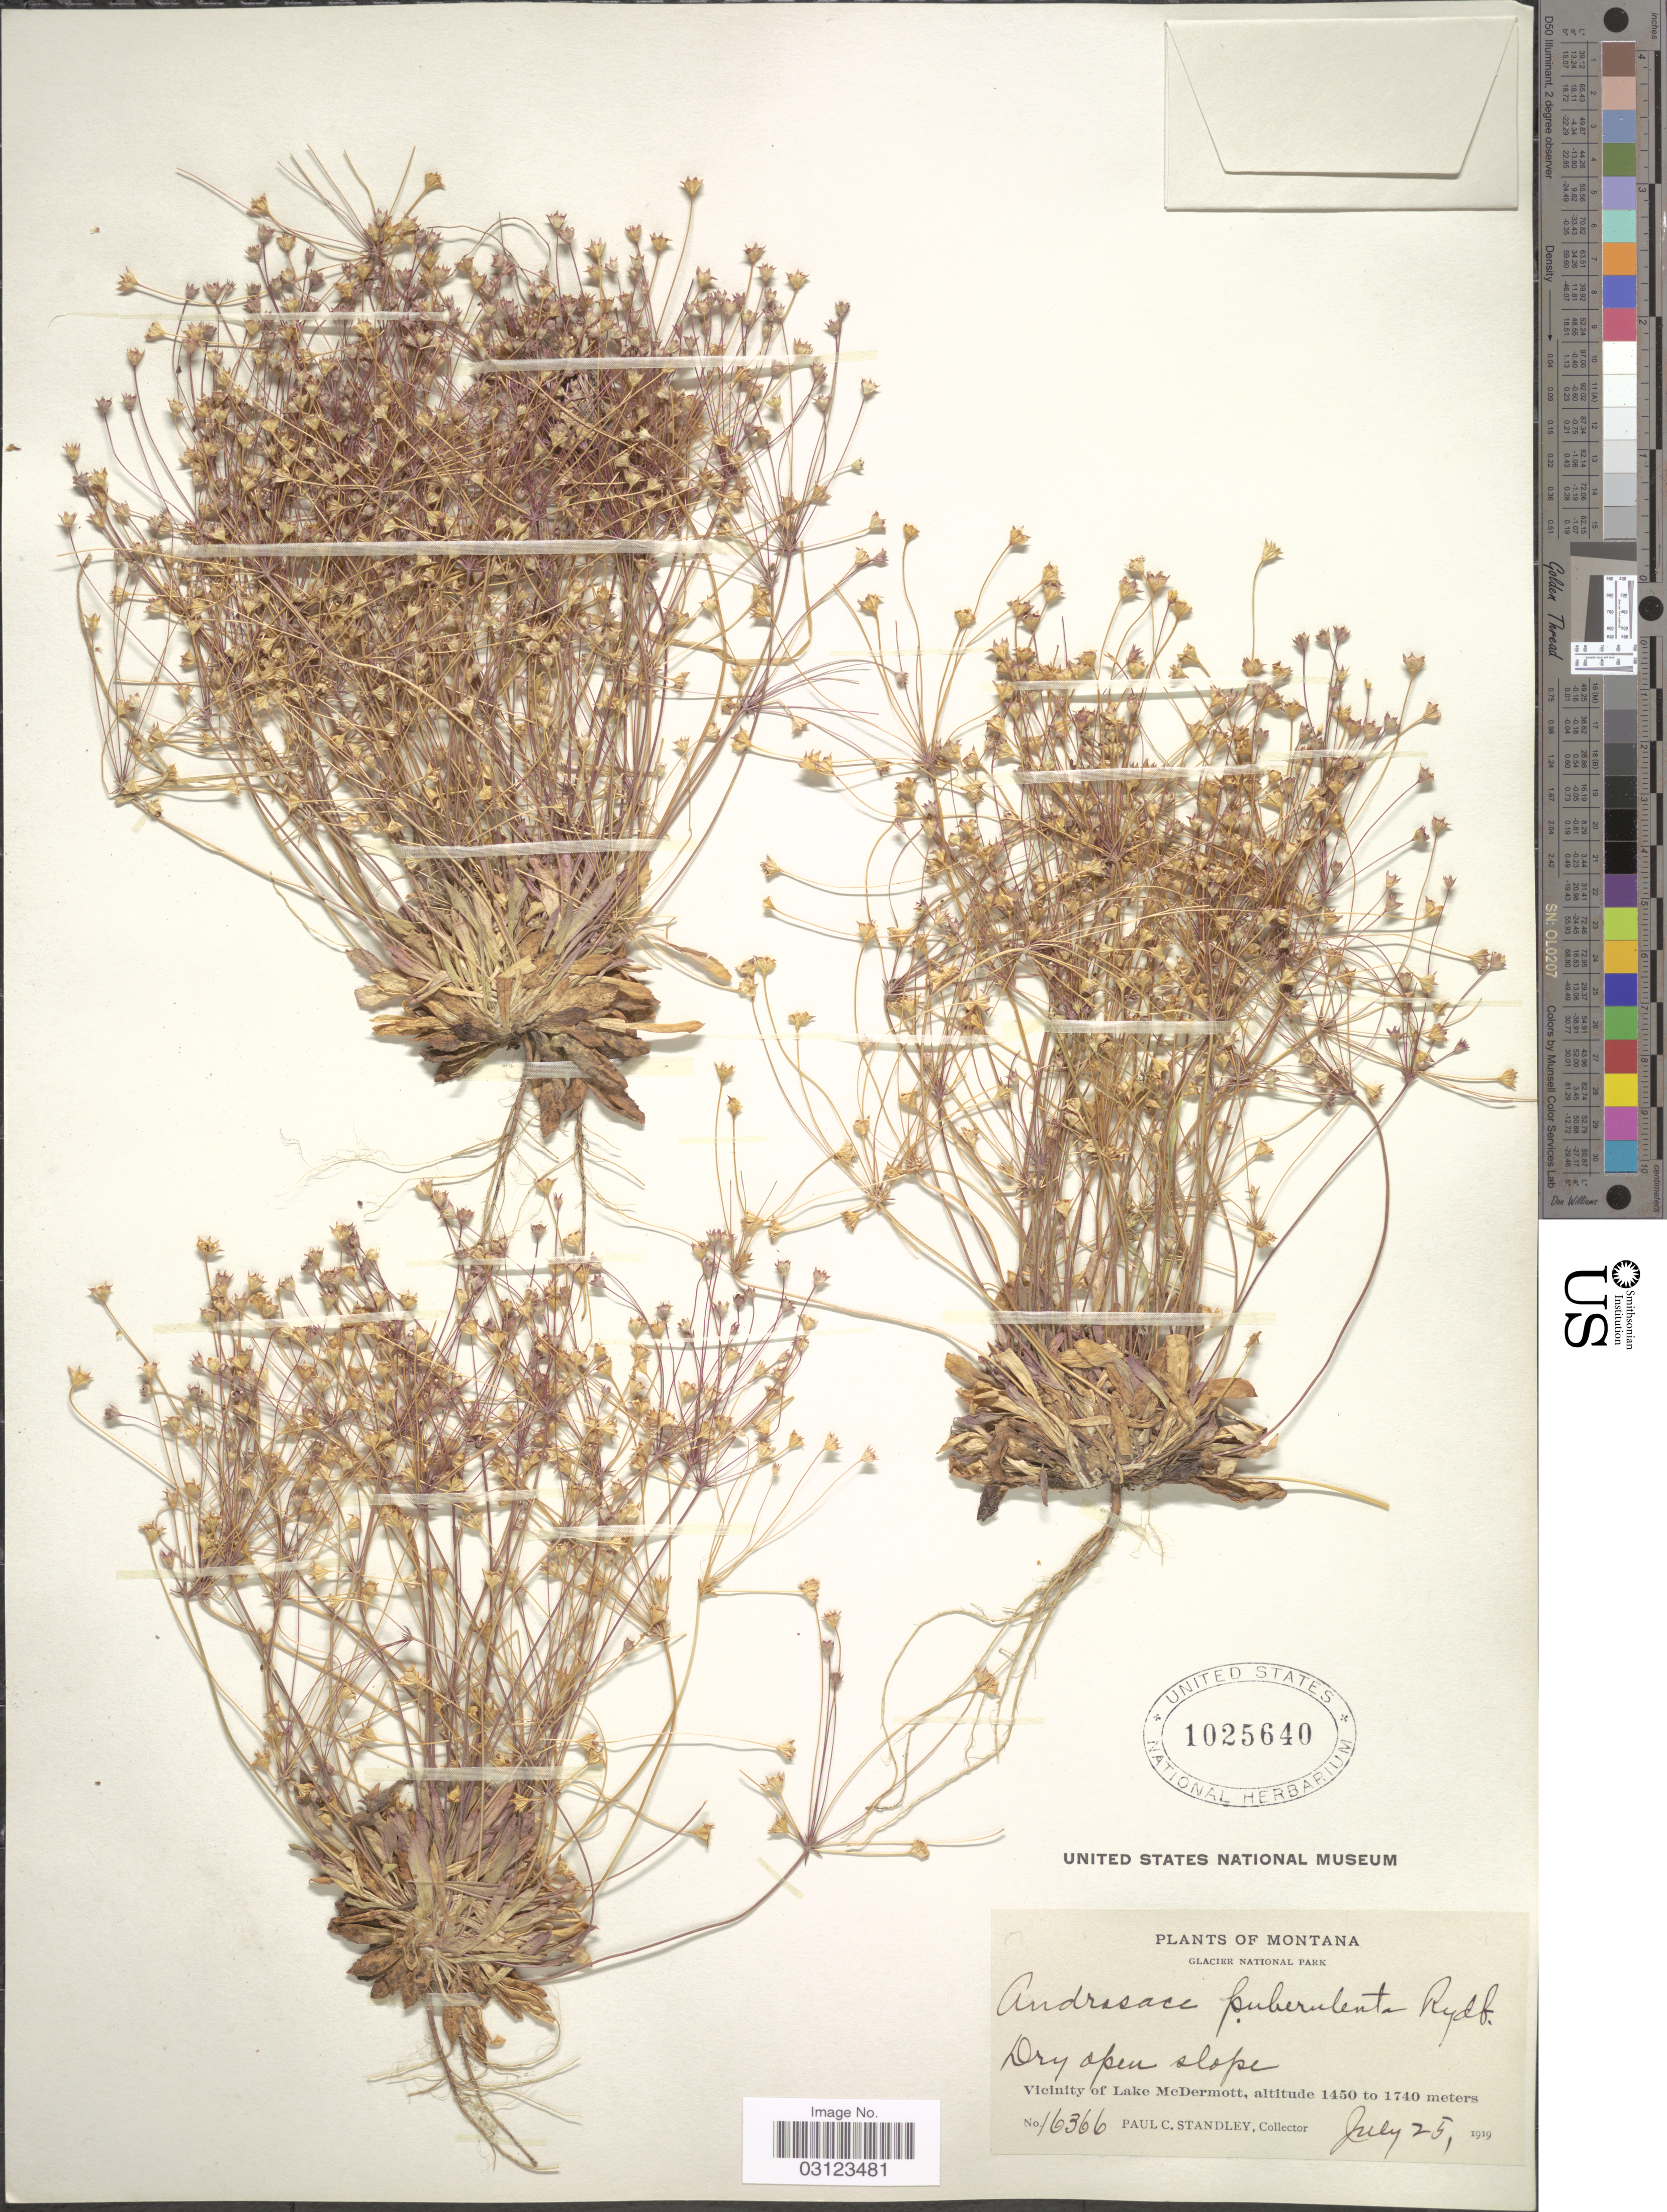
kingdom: Plantae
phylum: Tracheophyta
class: Magnoliopsida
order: Ericales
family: Primulaceae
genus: Androsace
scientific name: Androsace septentrionalis var. puberulenta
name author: (Rydb.) R. Knuth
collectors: P. C. Standley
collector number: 16366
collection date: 1919-07-25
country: United States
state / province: Montana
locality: Glacier National Park. Vicinity of Lake McDermott.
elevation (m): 1450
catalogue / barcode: US 1025640